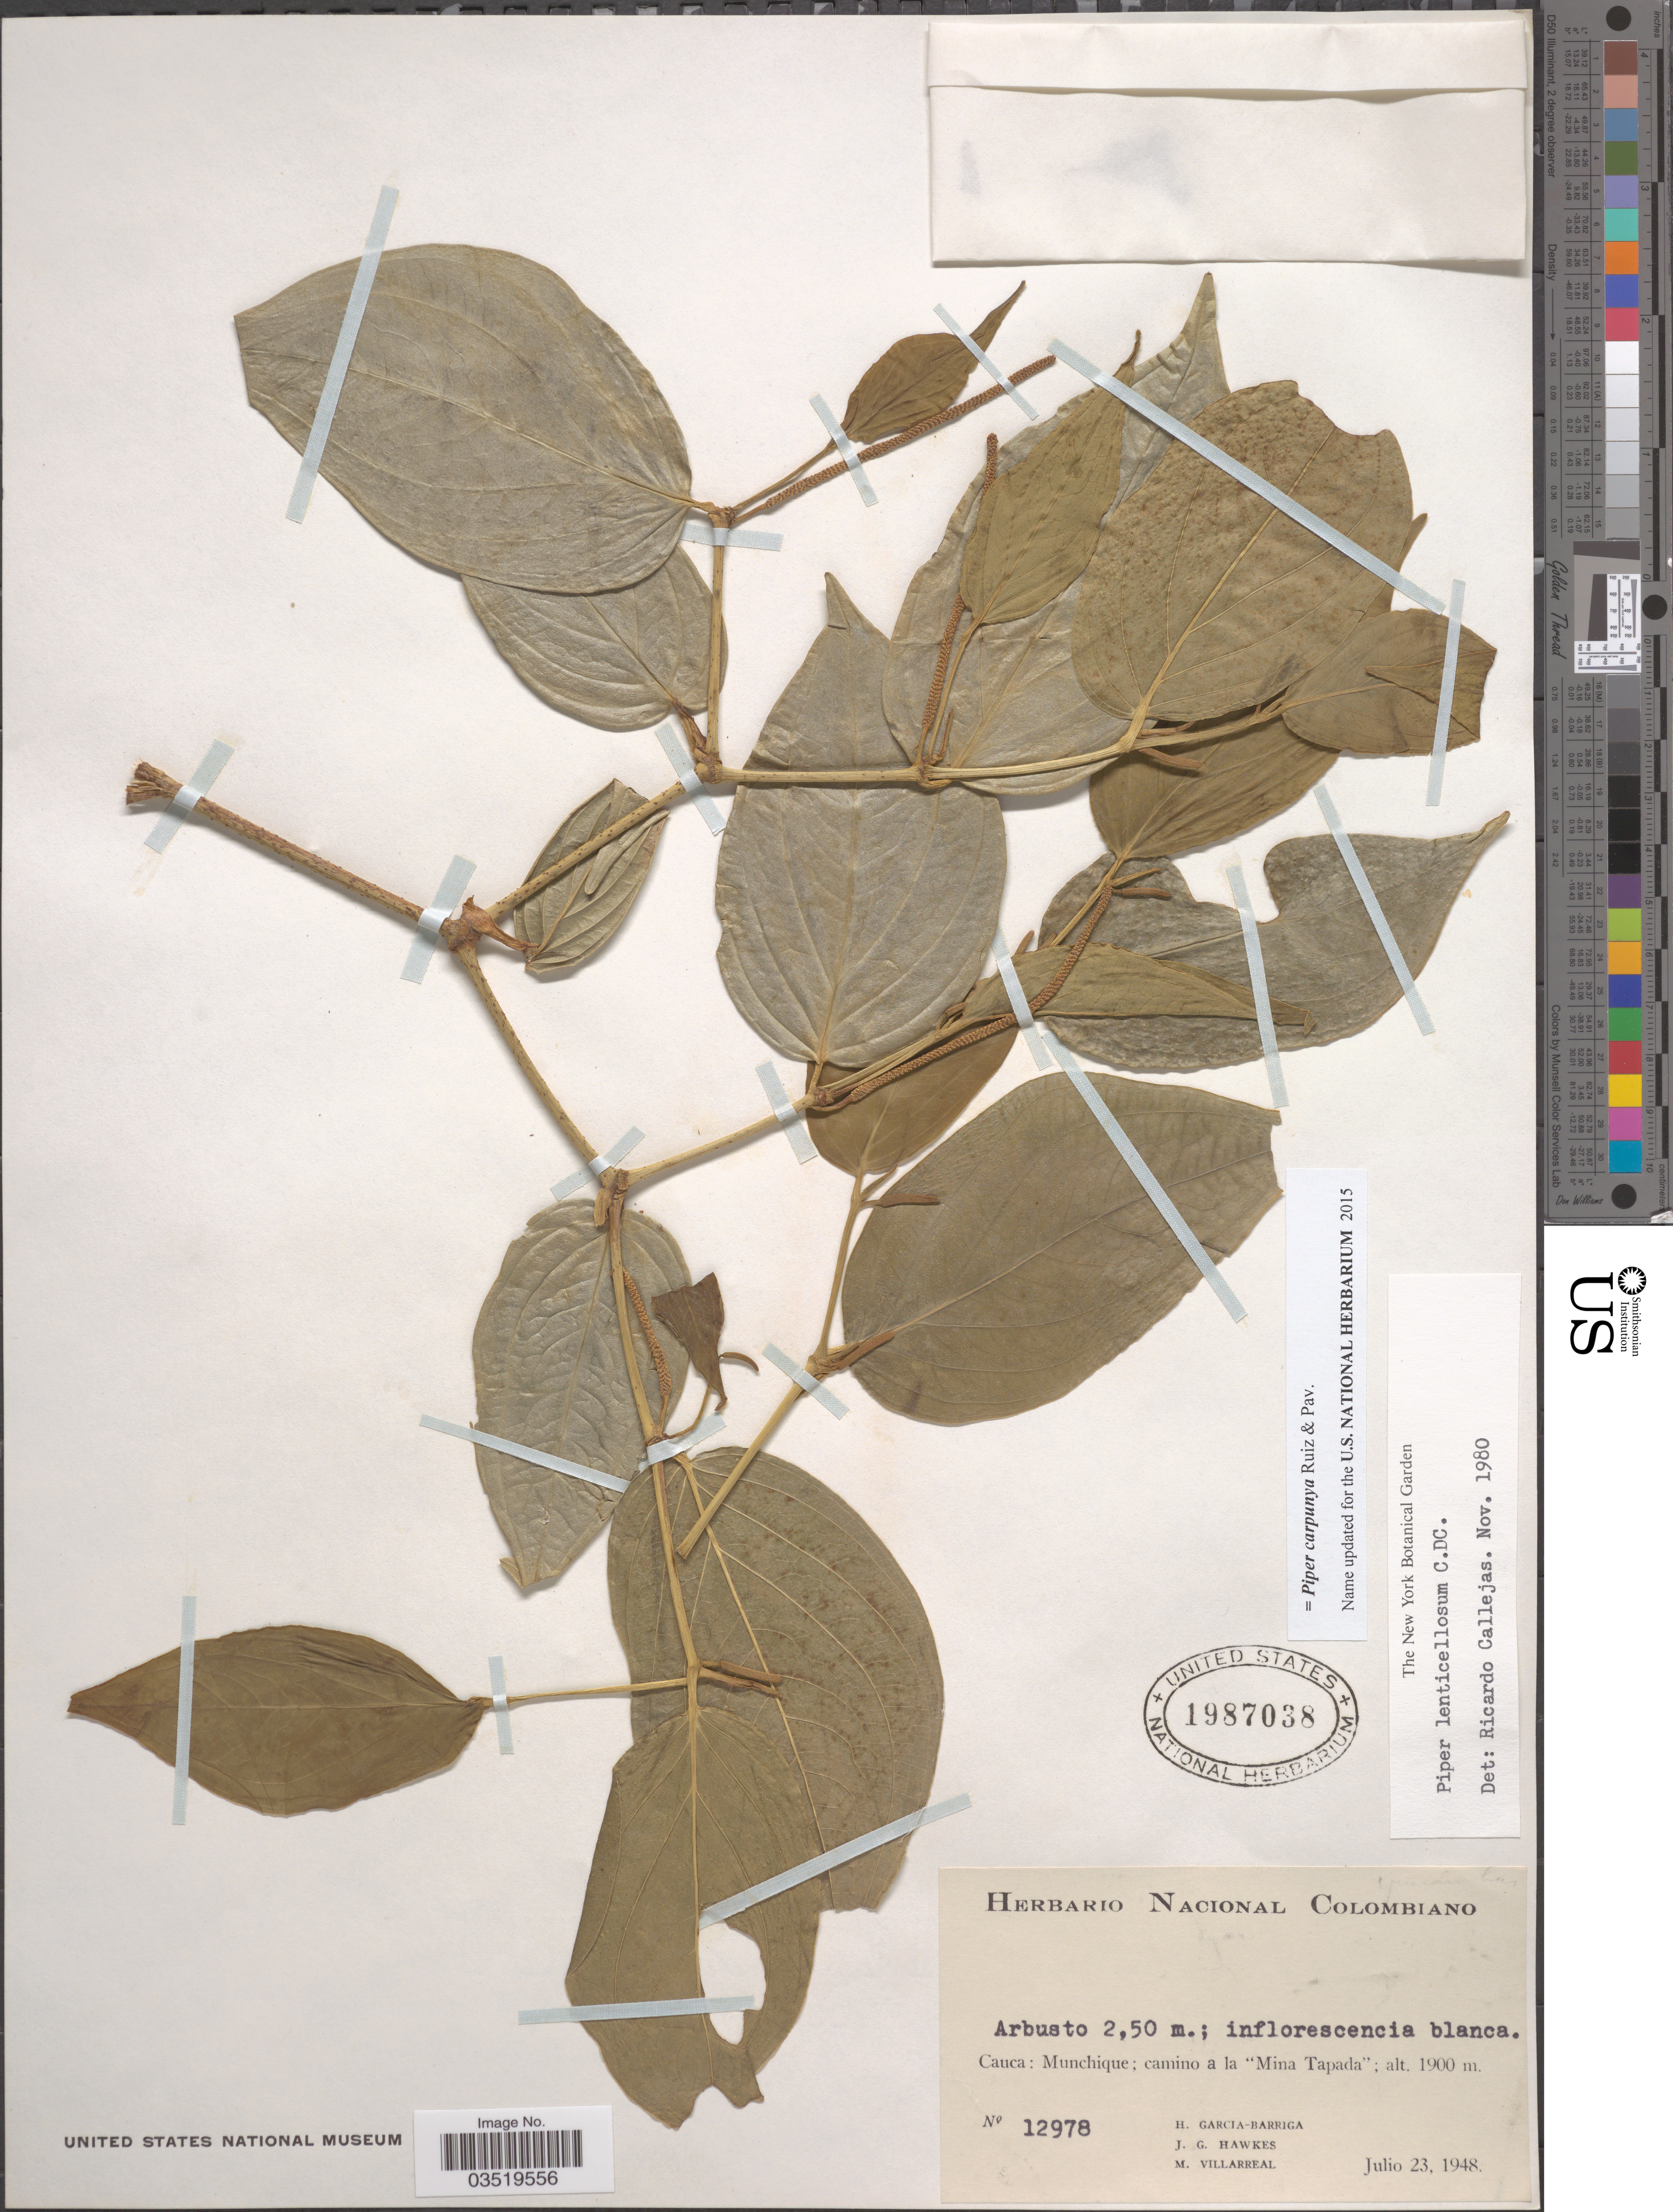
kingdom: Plantae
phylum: Tracheophyta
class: Magnoliopsida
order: Piperales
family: Piperaceae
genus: Piper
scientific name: Piper carpunya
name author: Ruiz & Pav.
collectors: H. García Barriga, J. Hawkes & M. Villarreal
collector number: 12978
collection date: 1948-07-23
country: Colombia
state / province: Cauca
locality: Munchique; camino a la 'Mina Tapada'.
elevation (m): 1900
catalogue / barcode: US 1987038